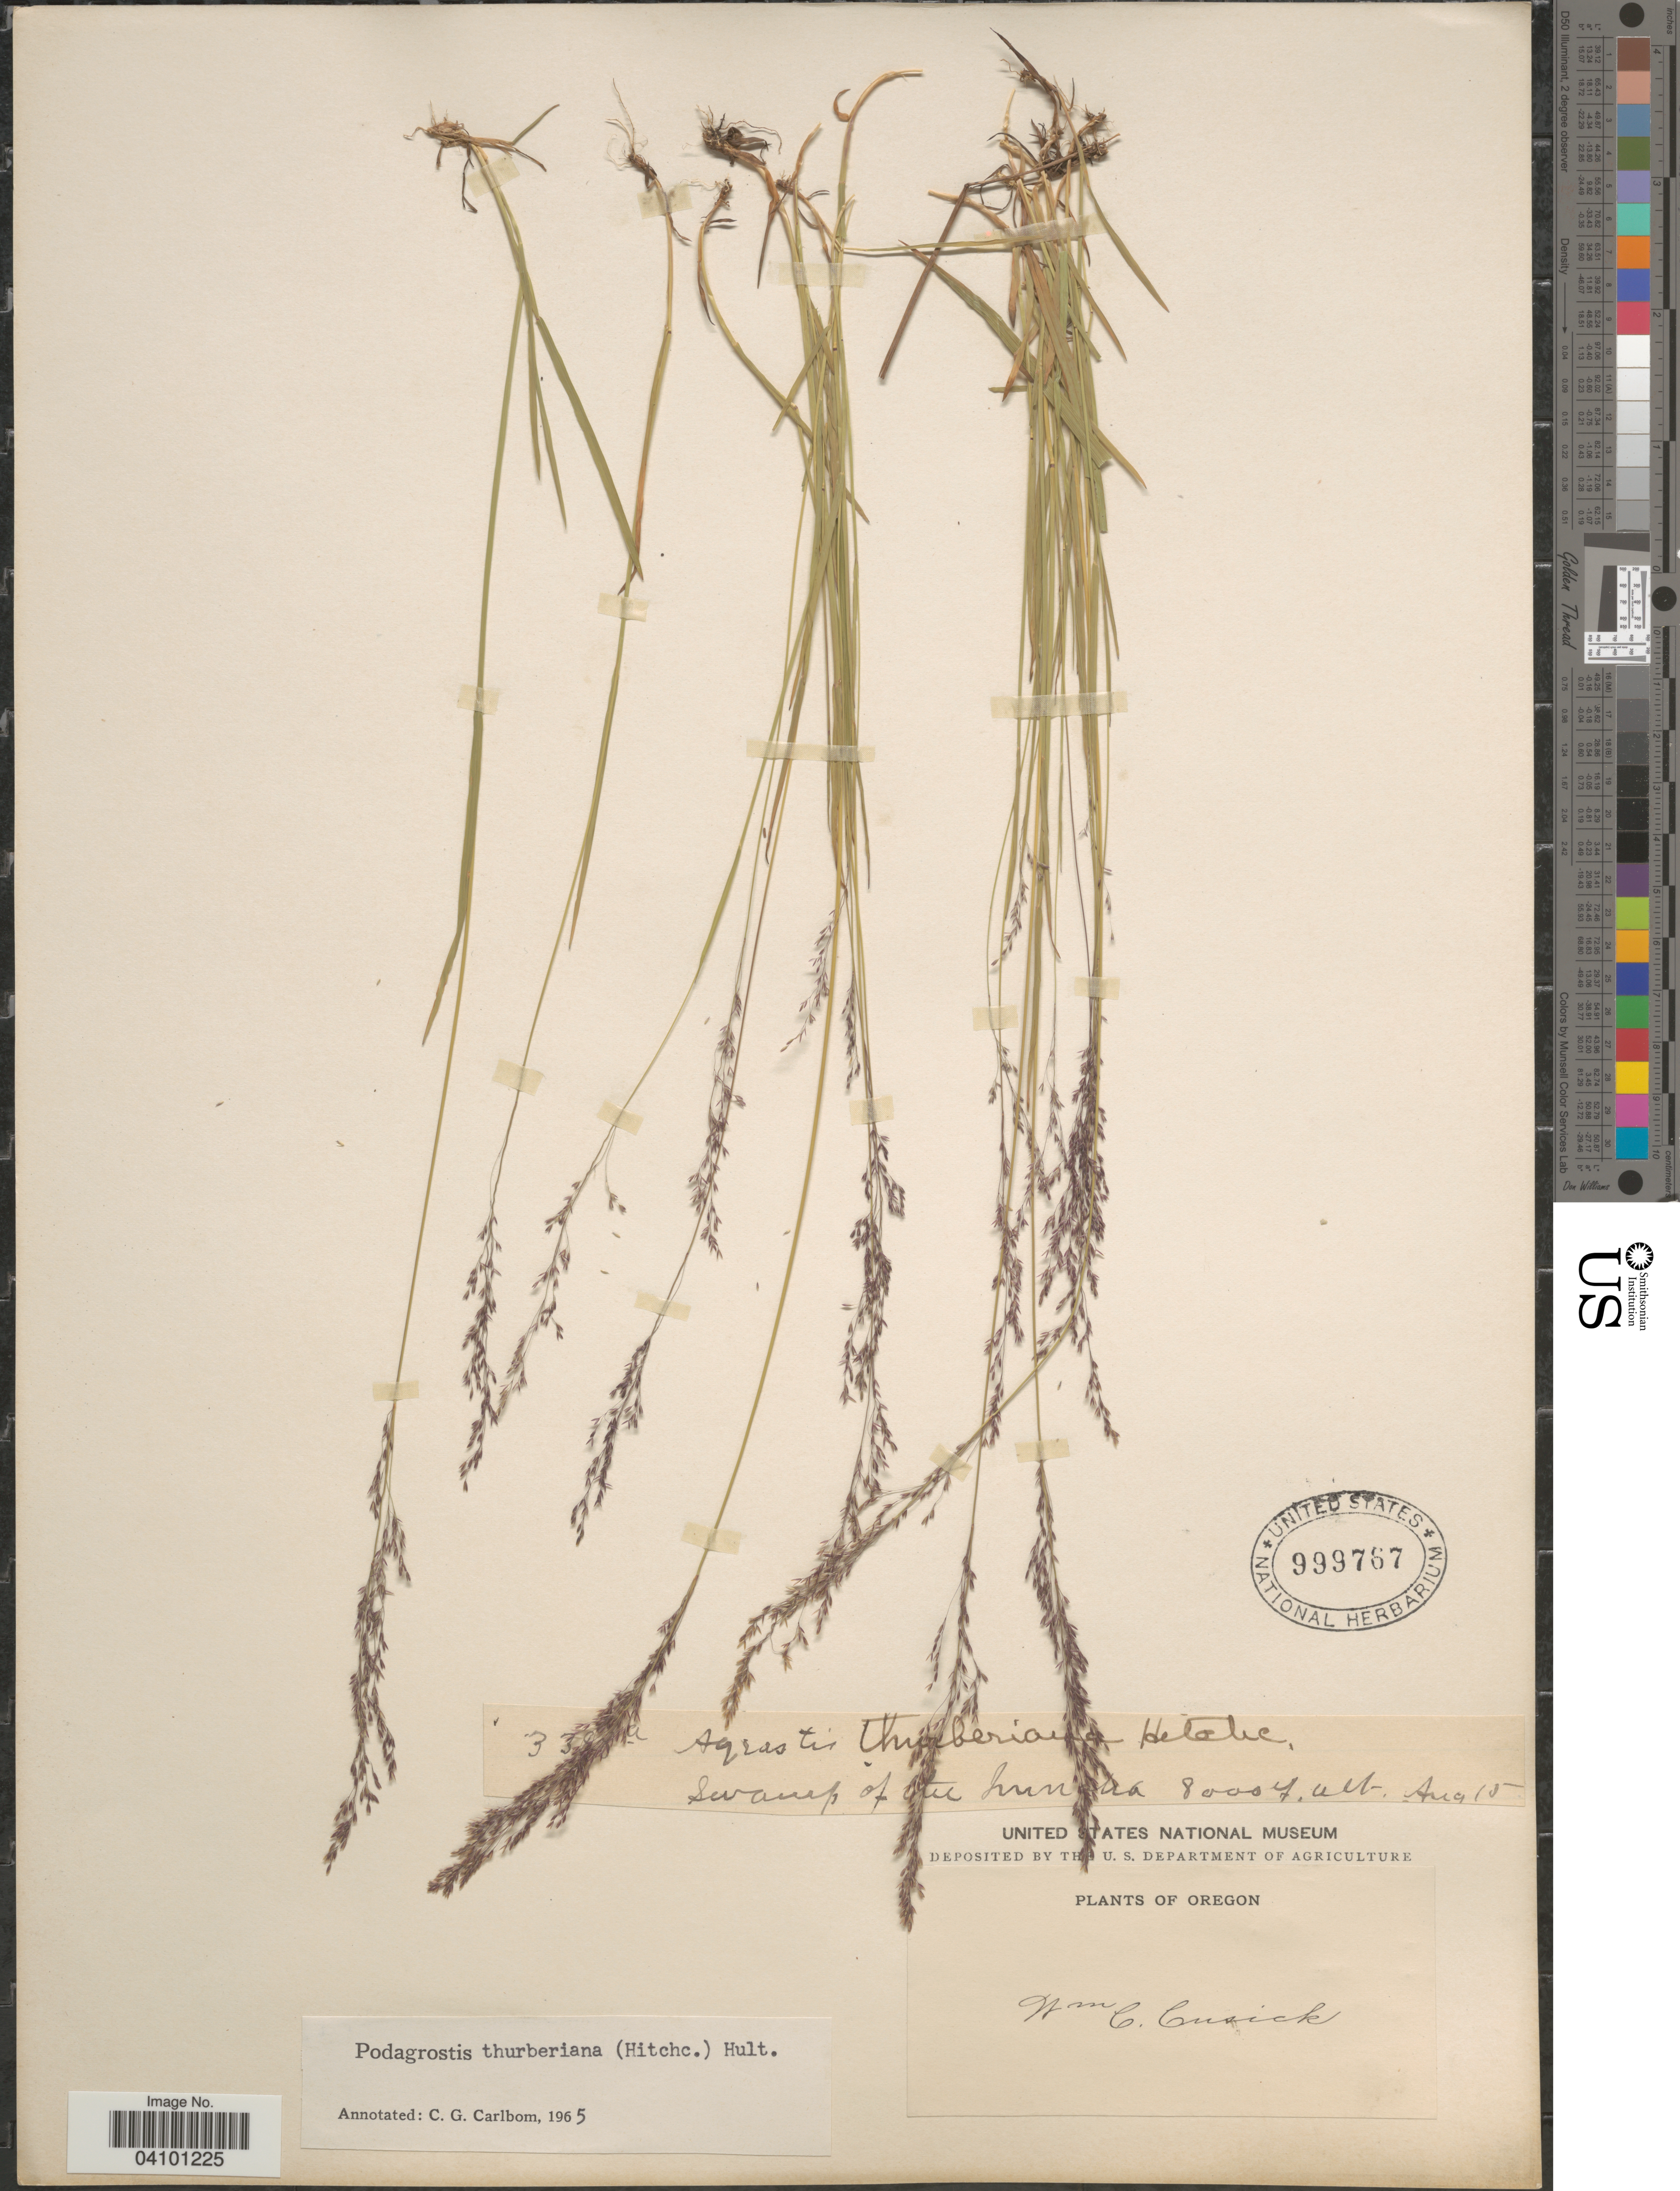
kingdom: Plantae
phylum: Tracheophyta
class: Liliopsida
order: Poales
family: Poaceae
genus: Podagrostis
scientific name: Podagrostis thurberiana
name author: Hitchc.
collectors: W. C. Cusick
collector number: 3!a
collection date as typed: Transcribed d/m/y: /8/15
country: United States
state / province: Oregon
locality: Swamp of the Imnaha.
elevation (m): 2438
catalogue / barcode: US 999767